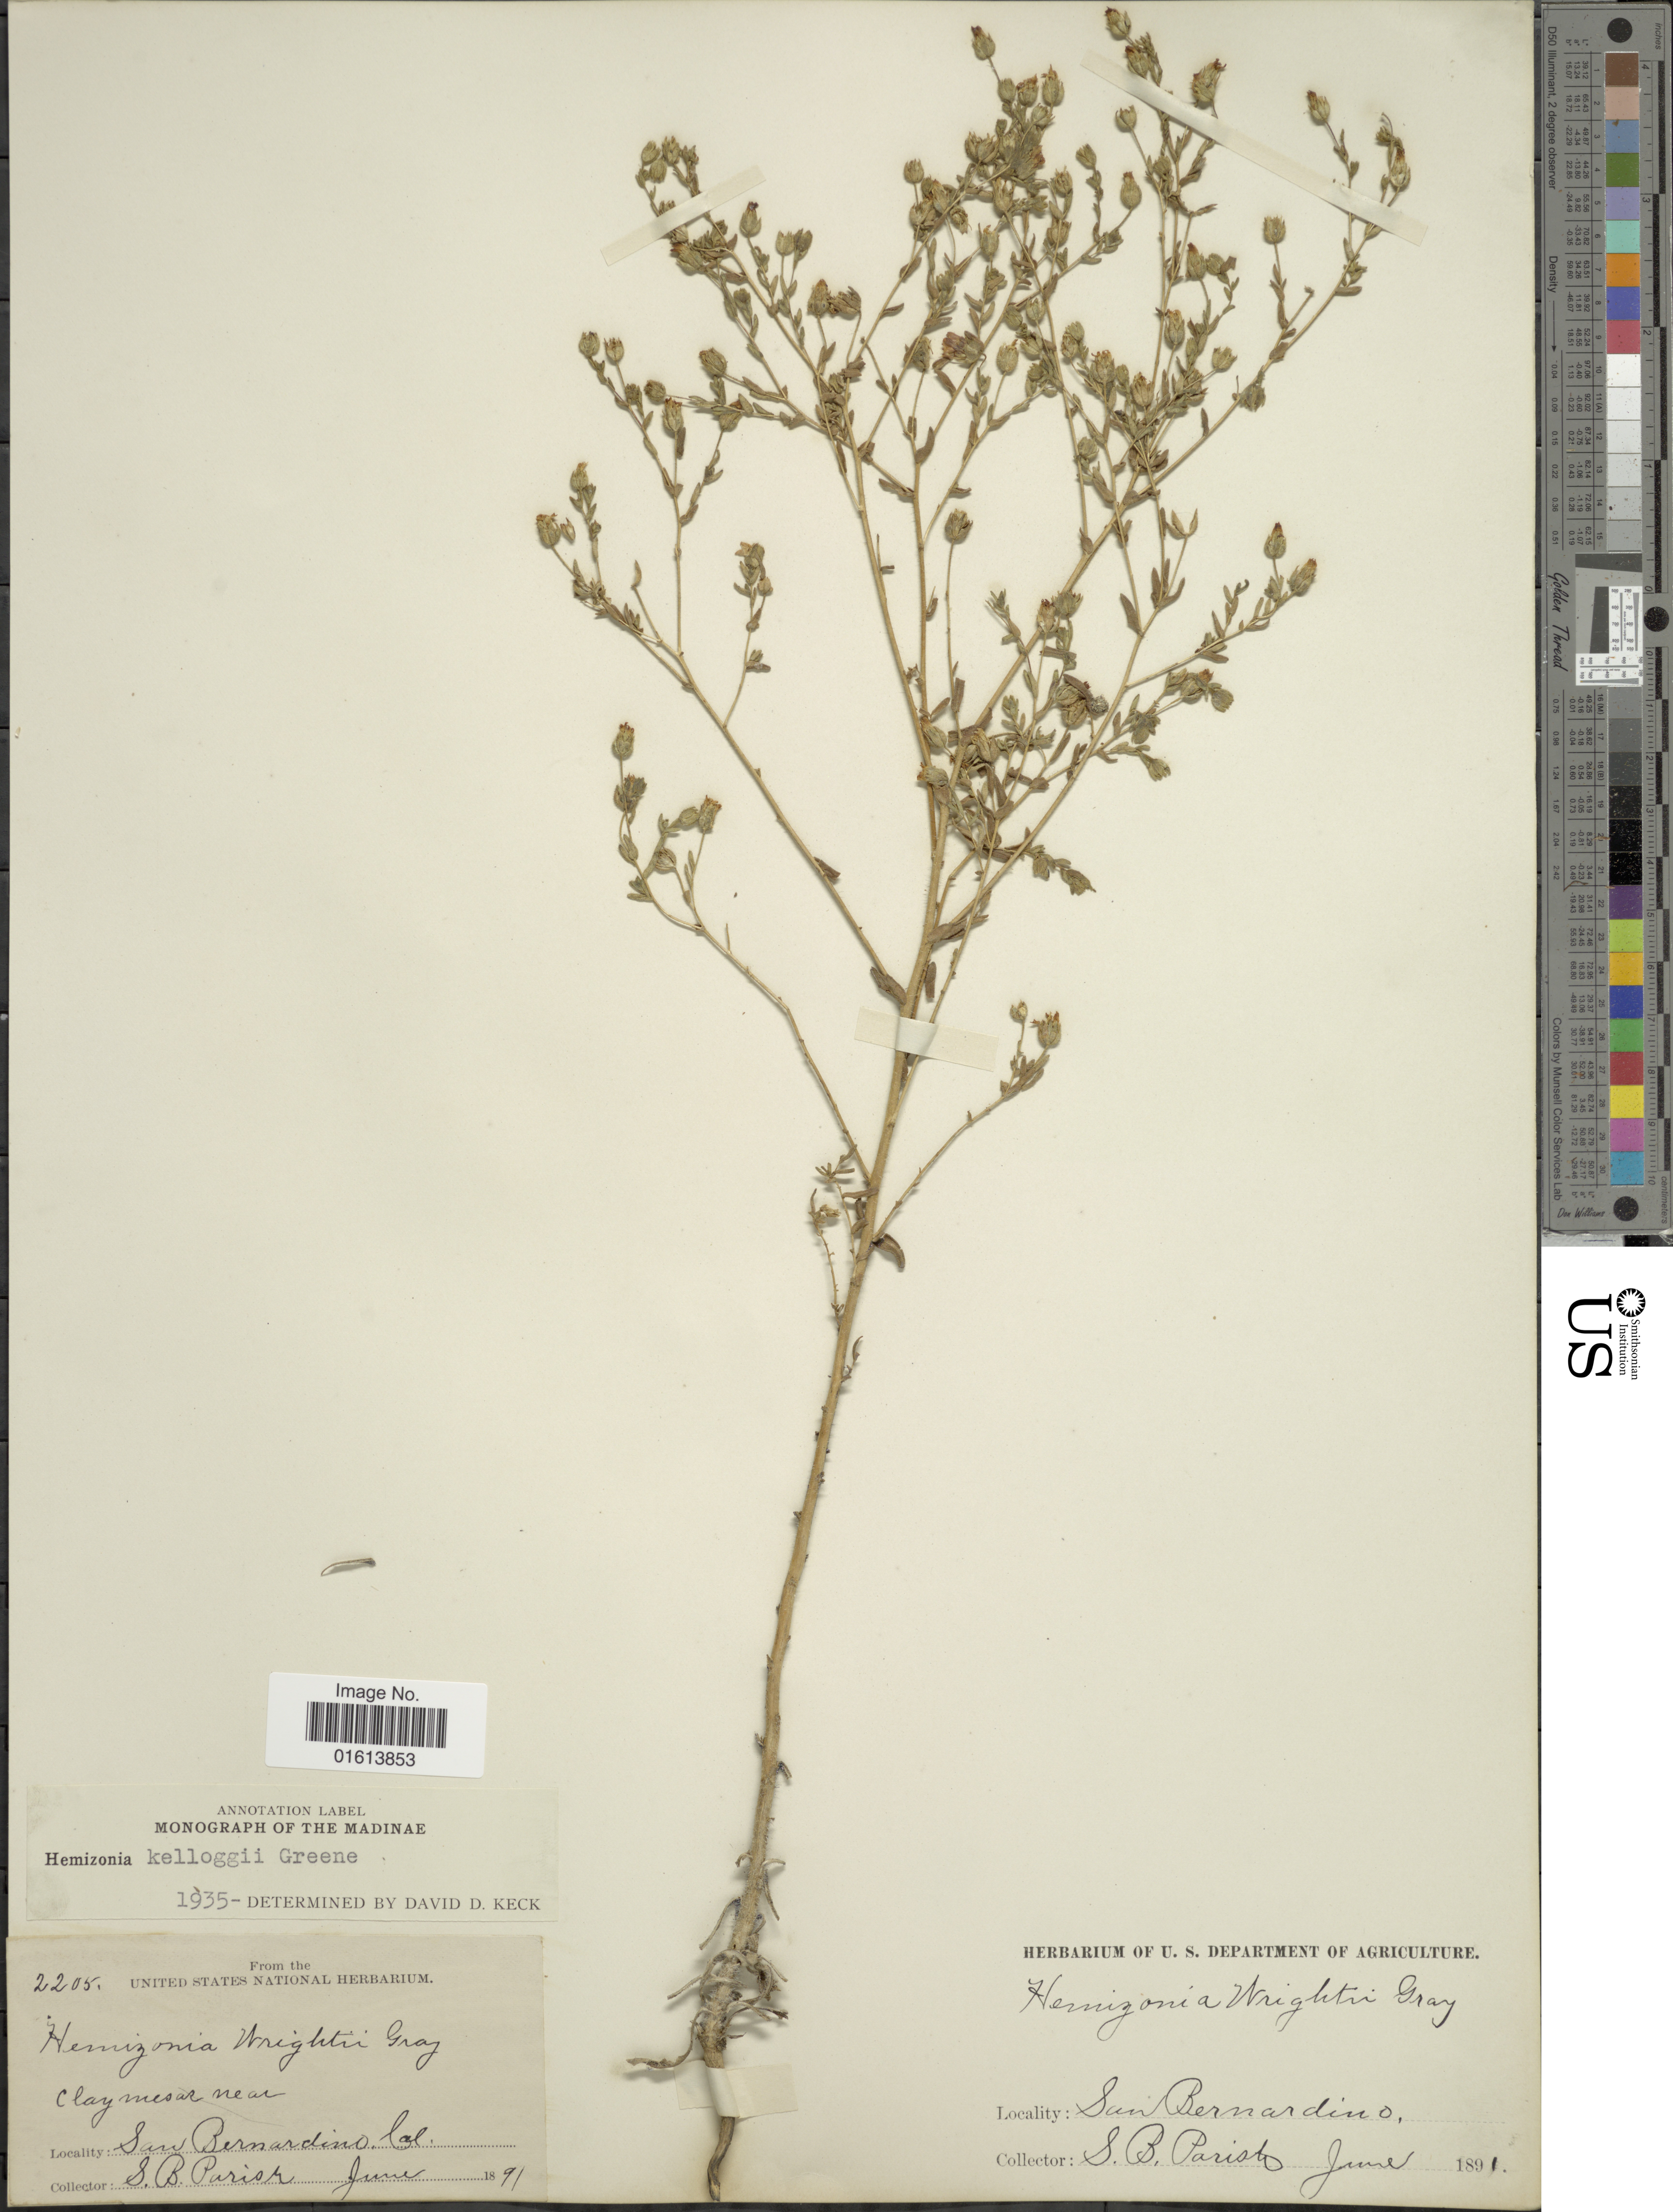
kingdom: Plantae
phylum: Tracheophyta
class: Magnoliopsida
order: Asterales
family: Asteraceae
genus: Deinandra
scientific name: Deinandra kelloggii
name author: (Greene) Greene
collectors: S. B. Parish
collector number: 2205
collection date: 1891-06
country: United States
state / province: California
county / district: San Bernardino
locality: San Bernardino